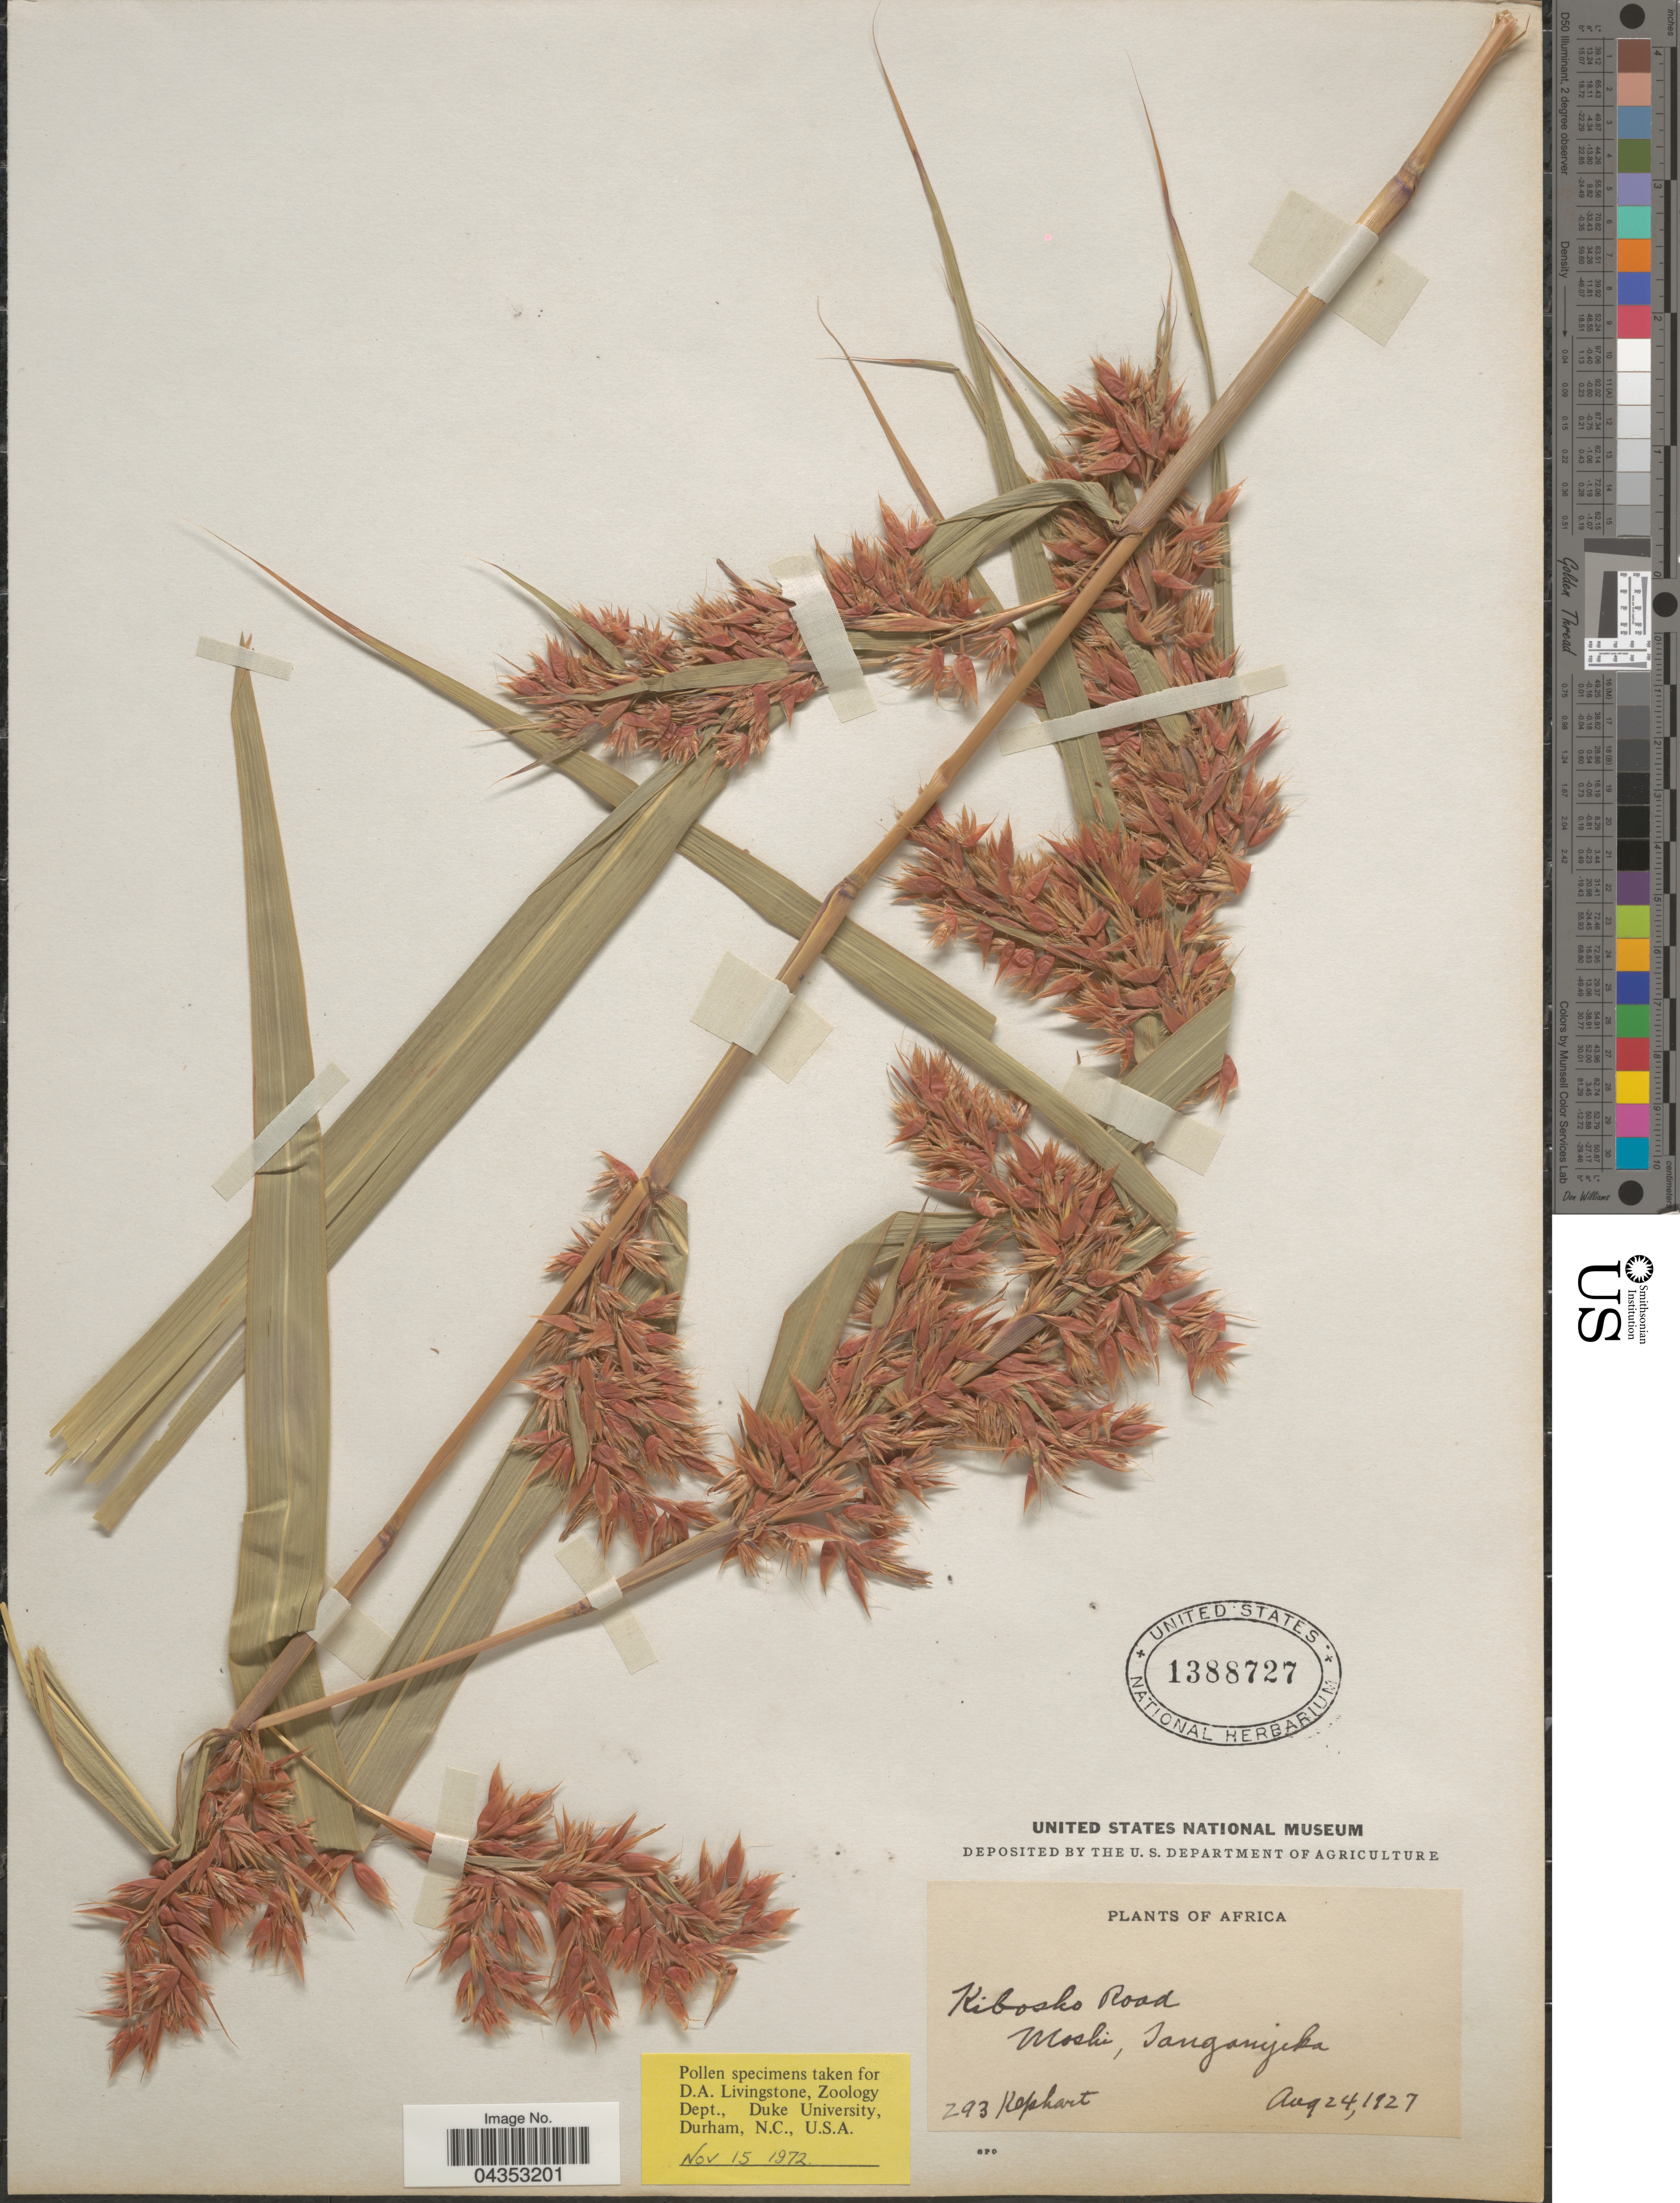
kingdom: Plantae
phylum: Tracheophyta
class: Liliopsida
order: Poales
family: Poaceae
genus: Hyparrhenia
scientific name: Hyparrhenia cymbaria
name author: (L.) Stapf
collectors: Kephart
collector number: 293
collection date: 1927-08-24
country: Tanzania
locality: Kibosko Road. Moshi, Tanganyika.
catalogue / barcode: US 1388727